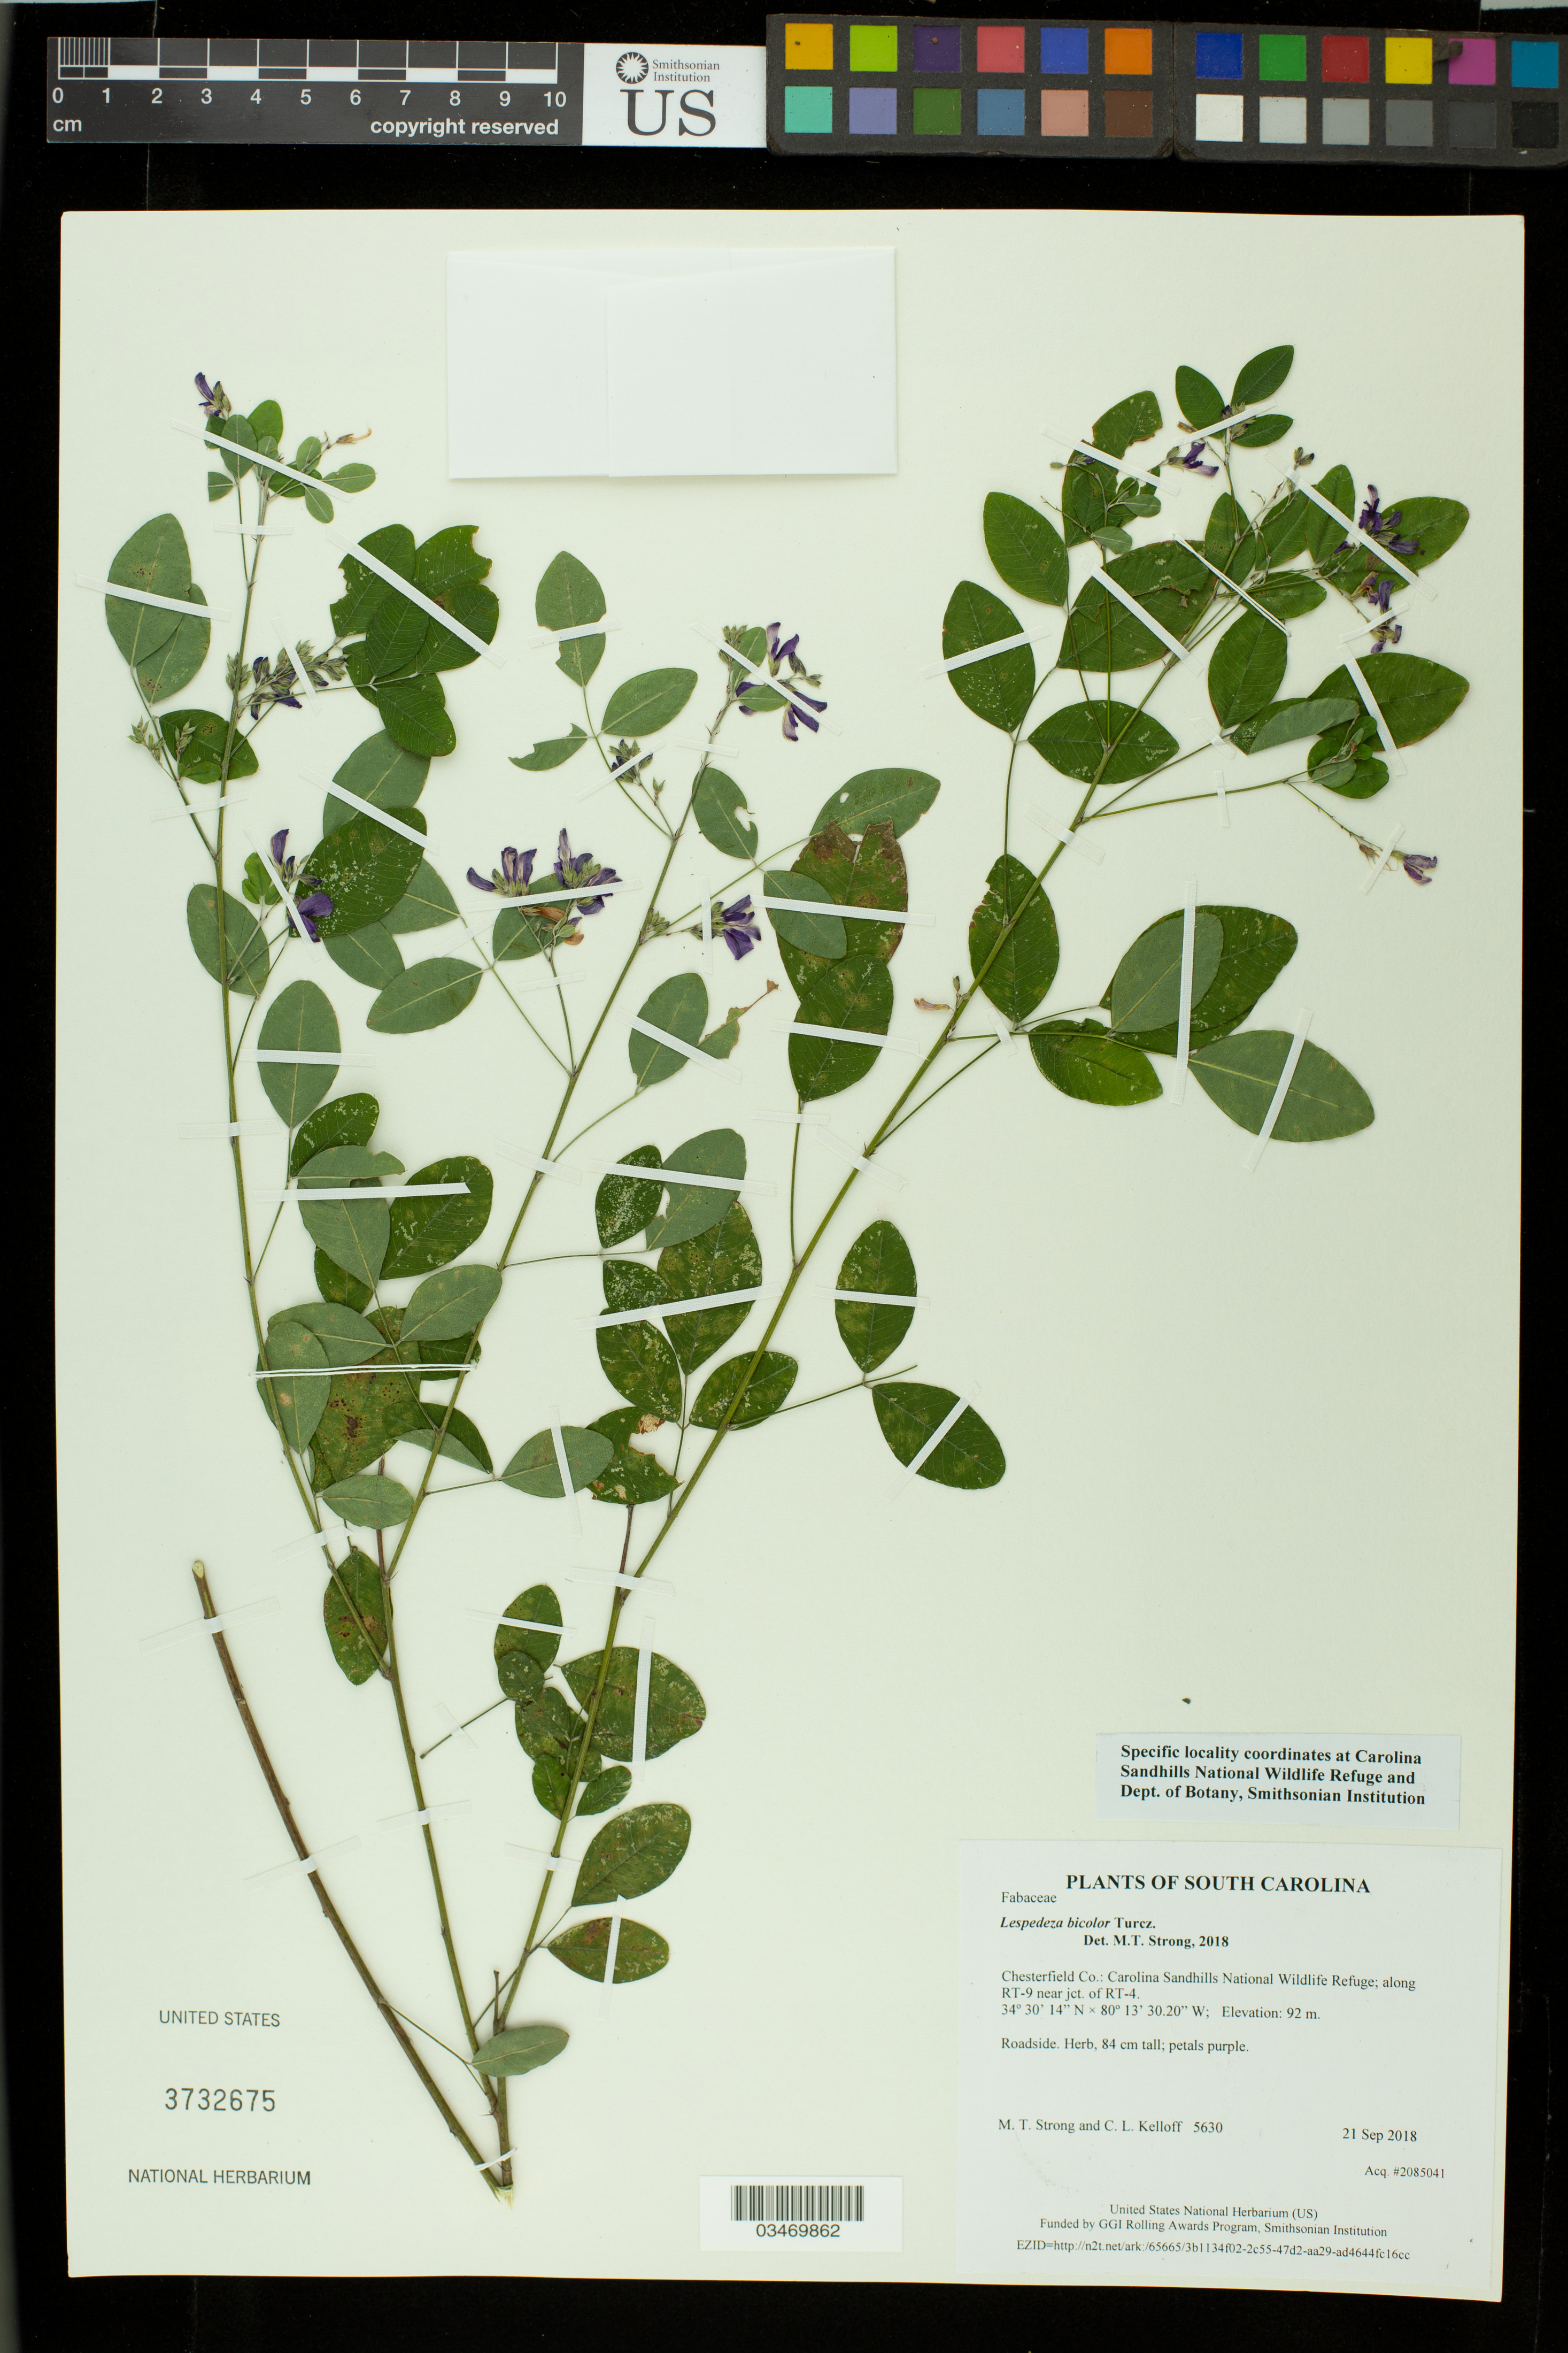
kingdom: Plantae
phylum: Tracheophyta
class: Magnoliopsida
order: Fabales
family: Fabaceae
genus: Lespedeza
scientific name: Lespedeza bicolor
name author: Turcz.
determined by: Strong, M. T., (US), Smithsonian Institution - National Museum of Natural History (UNITED STATES)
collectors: M. T. Strong & C. L. Kelloff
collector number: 5630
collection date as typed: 21 Sep 2018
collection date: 2018-09-21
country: United States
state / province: South Carolina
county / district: Chesterfield Co.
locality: Carolina Sandhills National Wildlife Refuge; along RT-9 near jct. of RT-4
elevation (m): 92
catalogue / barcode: US 3732675